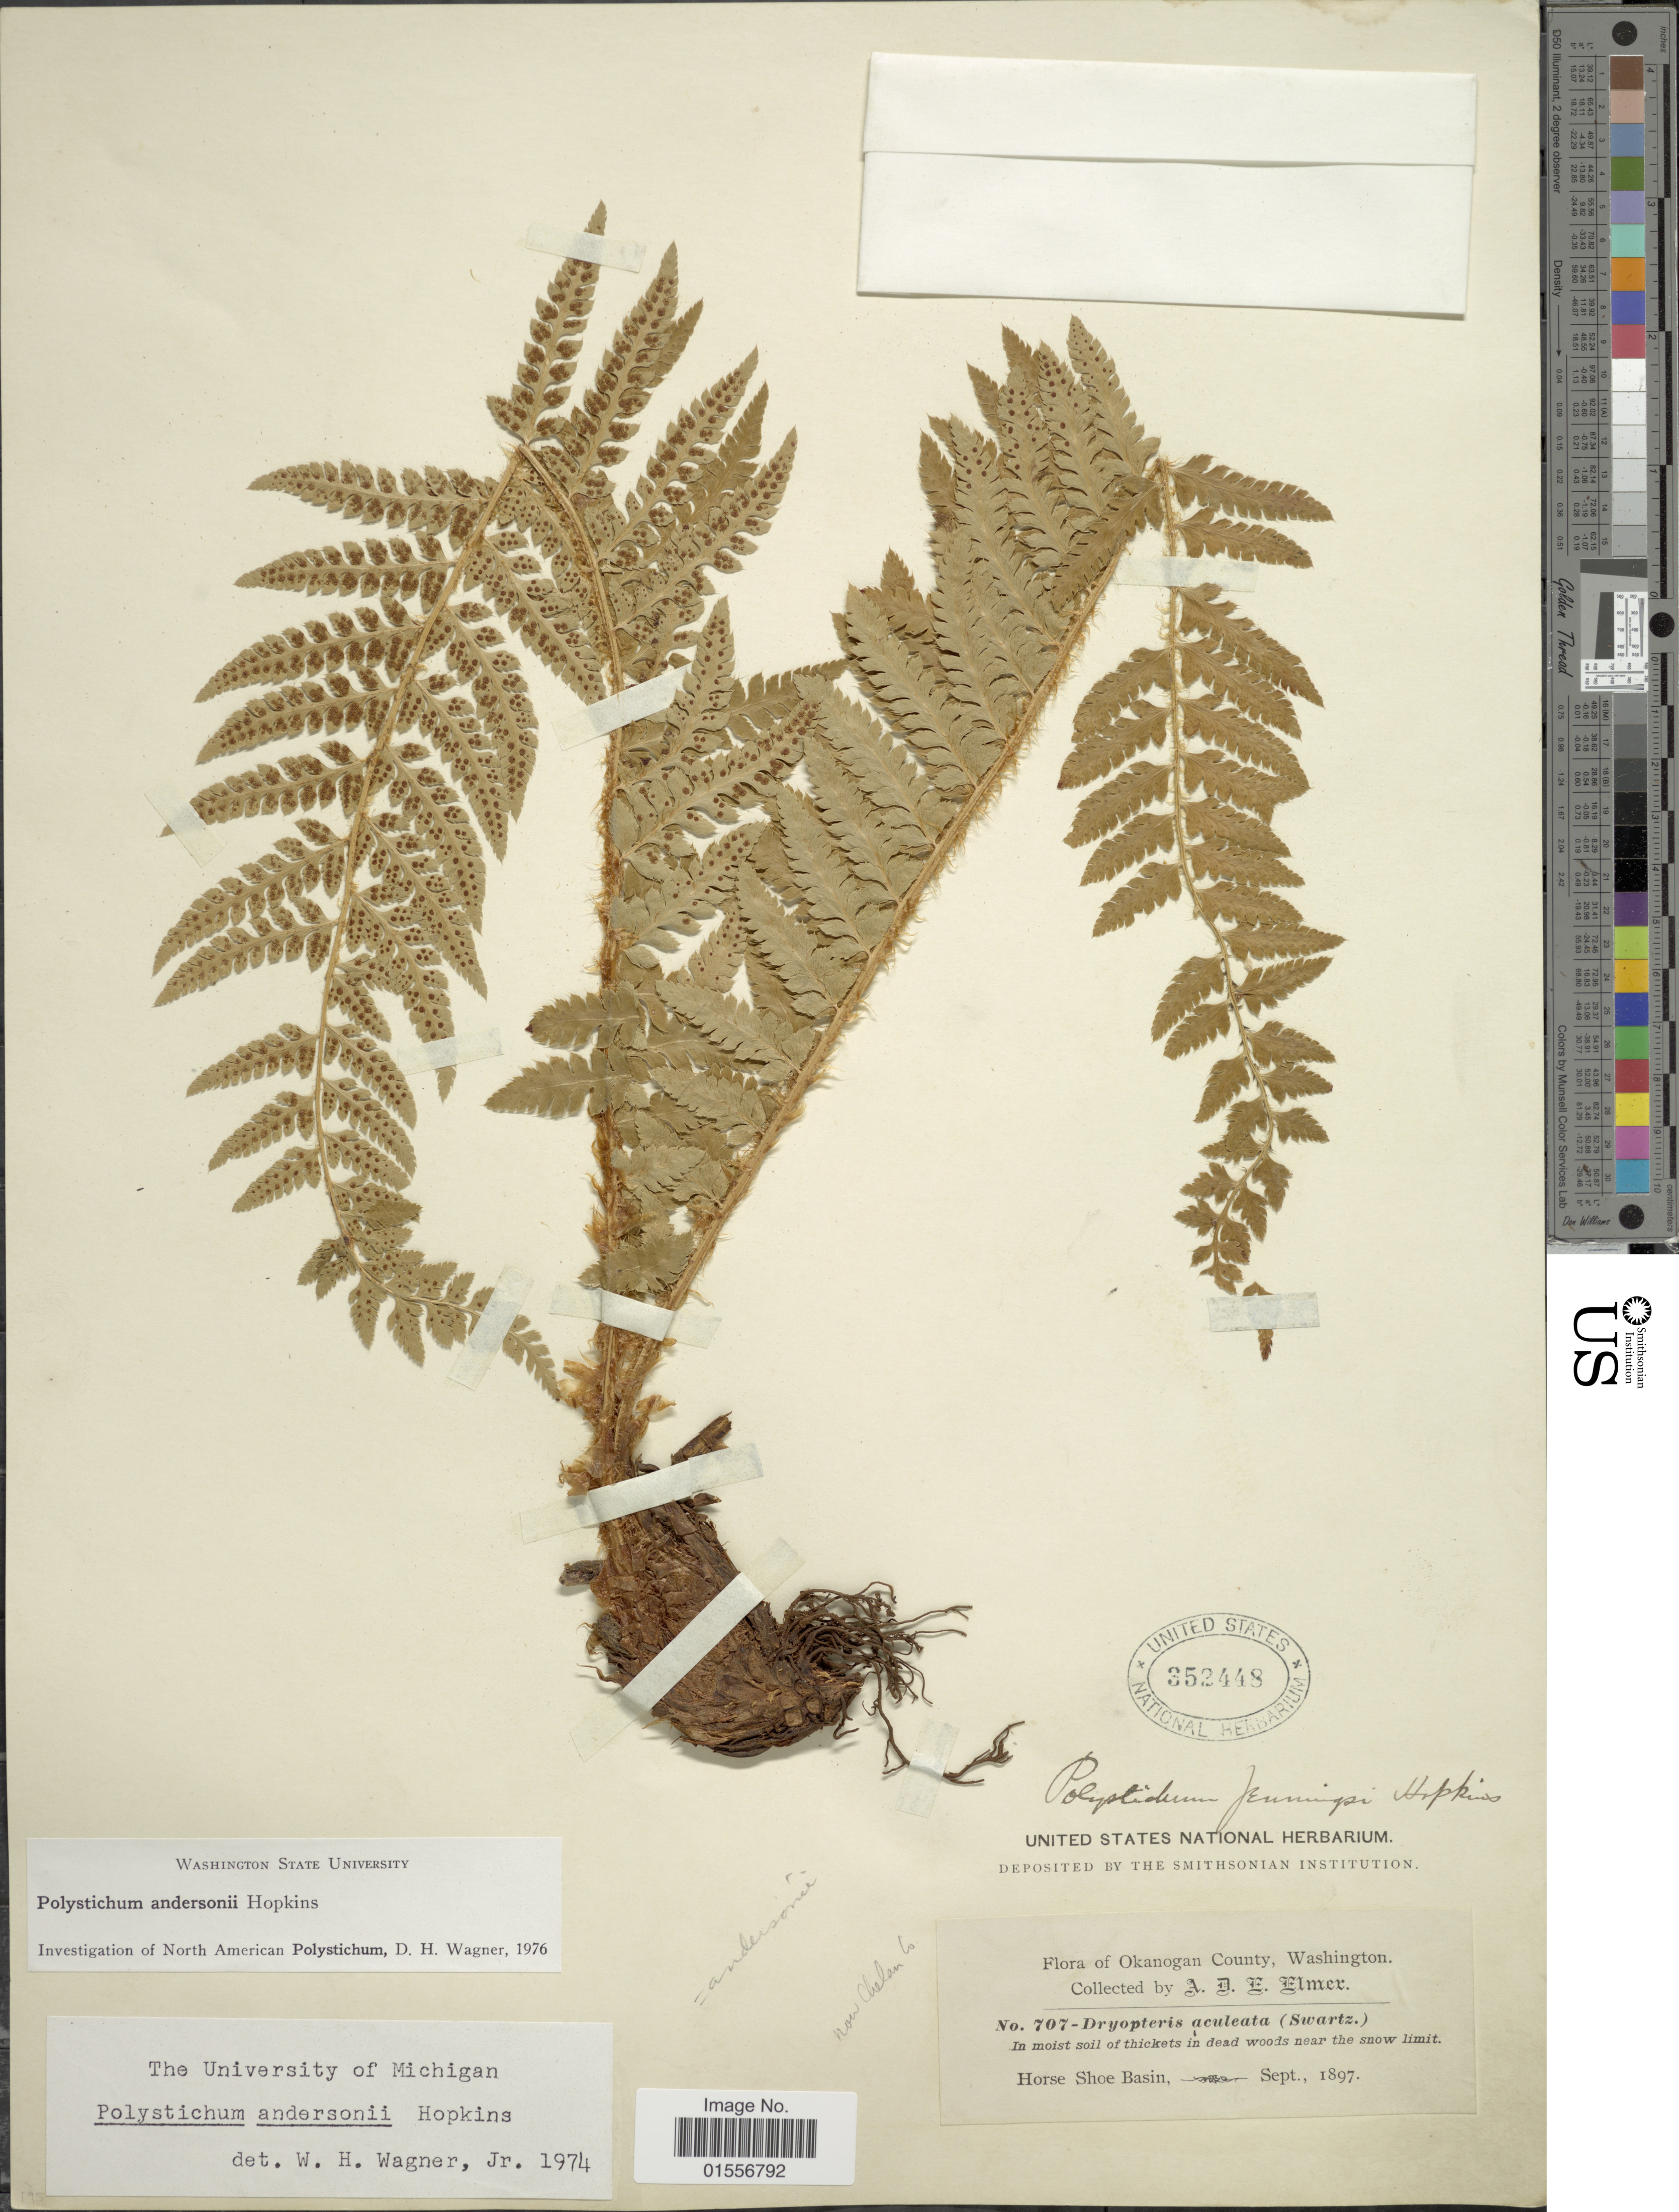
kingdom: Plantae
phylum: Tracheophyta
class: Polypodiopsida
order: Polypodiales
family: Dryopteridaceae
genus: Polystichum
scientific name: Polystichum andersonii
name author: Hopkins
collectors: A. D. E. Elmer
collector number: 707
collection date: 1897-09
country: United States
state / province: Washington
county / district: Okanogan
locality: Okanogan County, in moist soil of thickets in dead woods near the snow limit, Horse Shoe Basin.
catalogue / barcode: US 352448